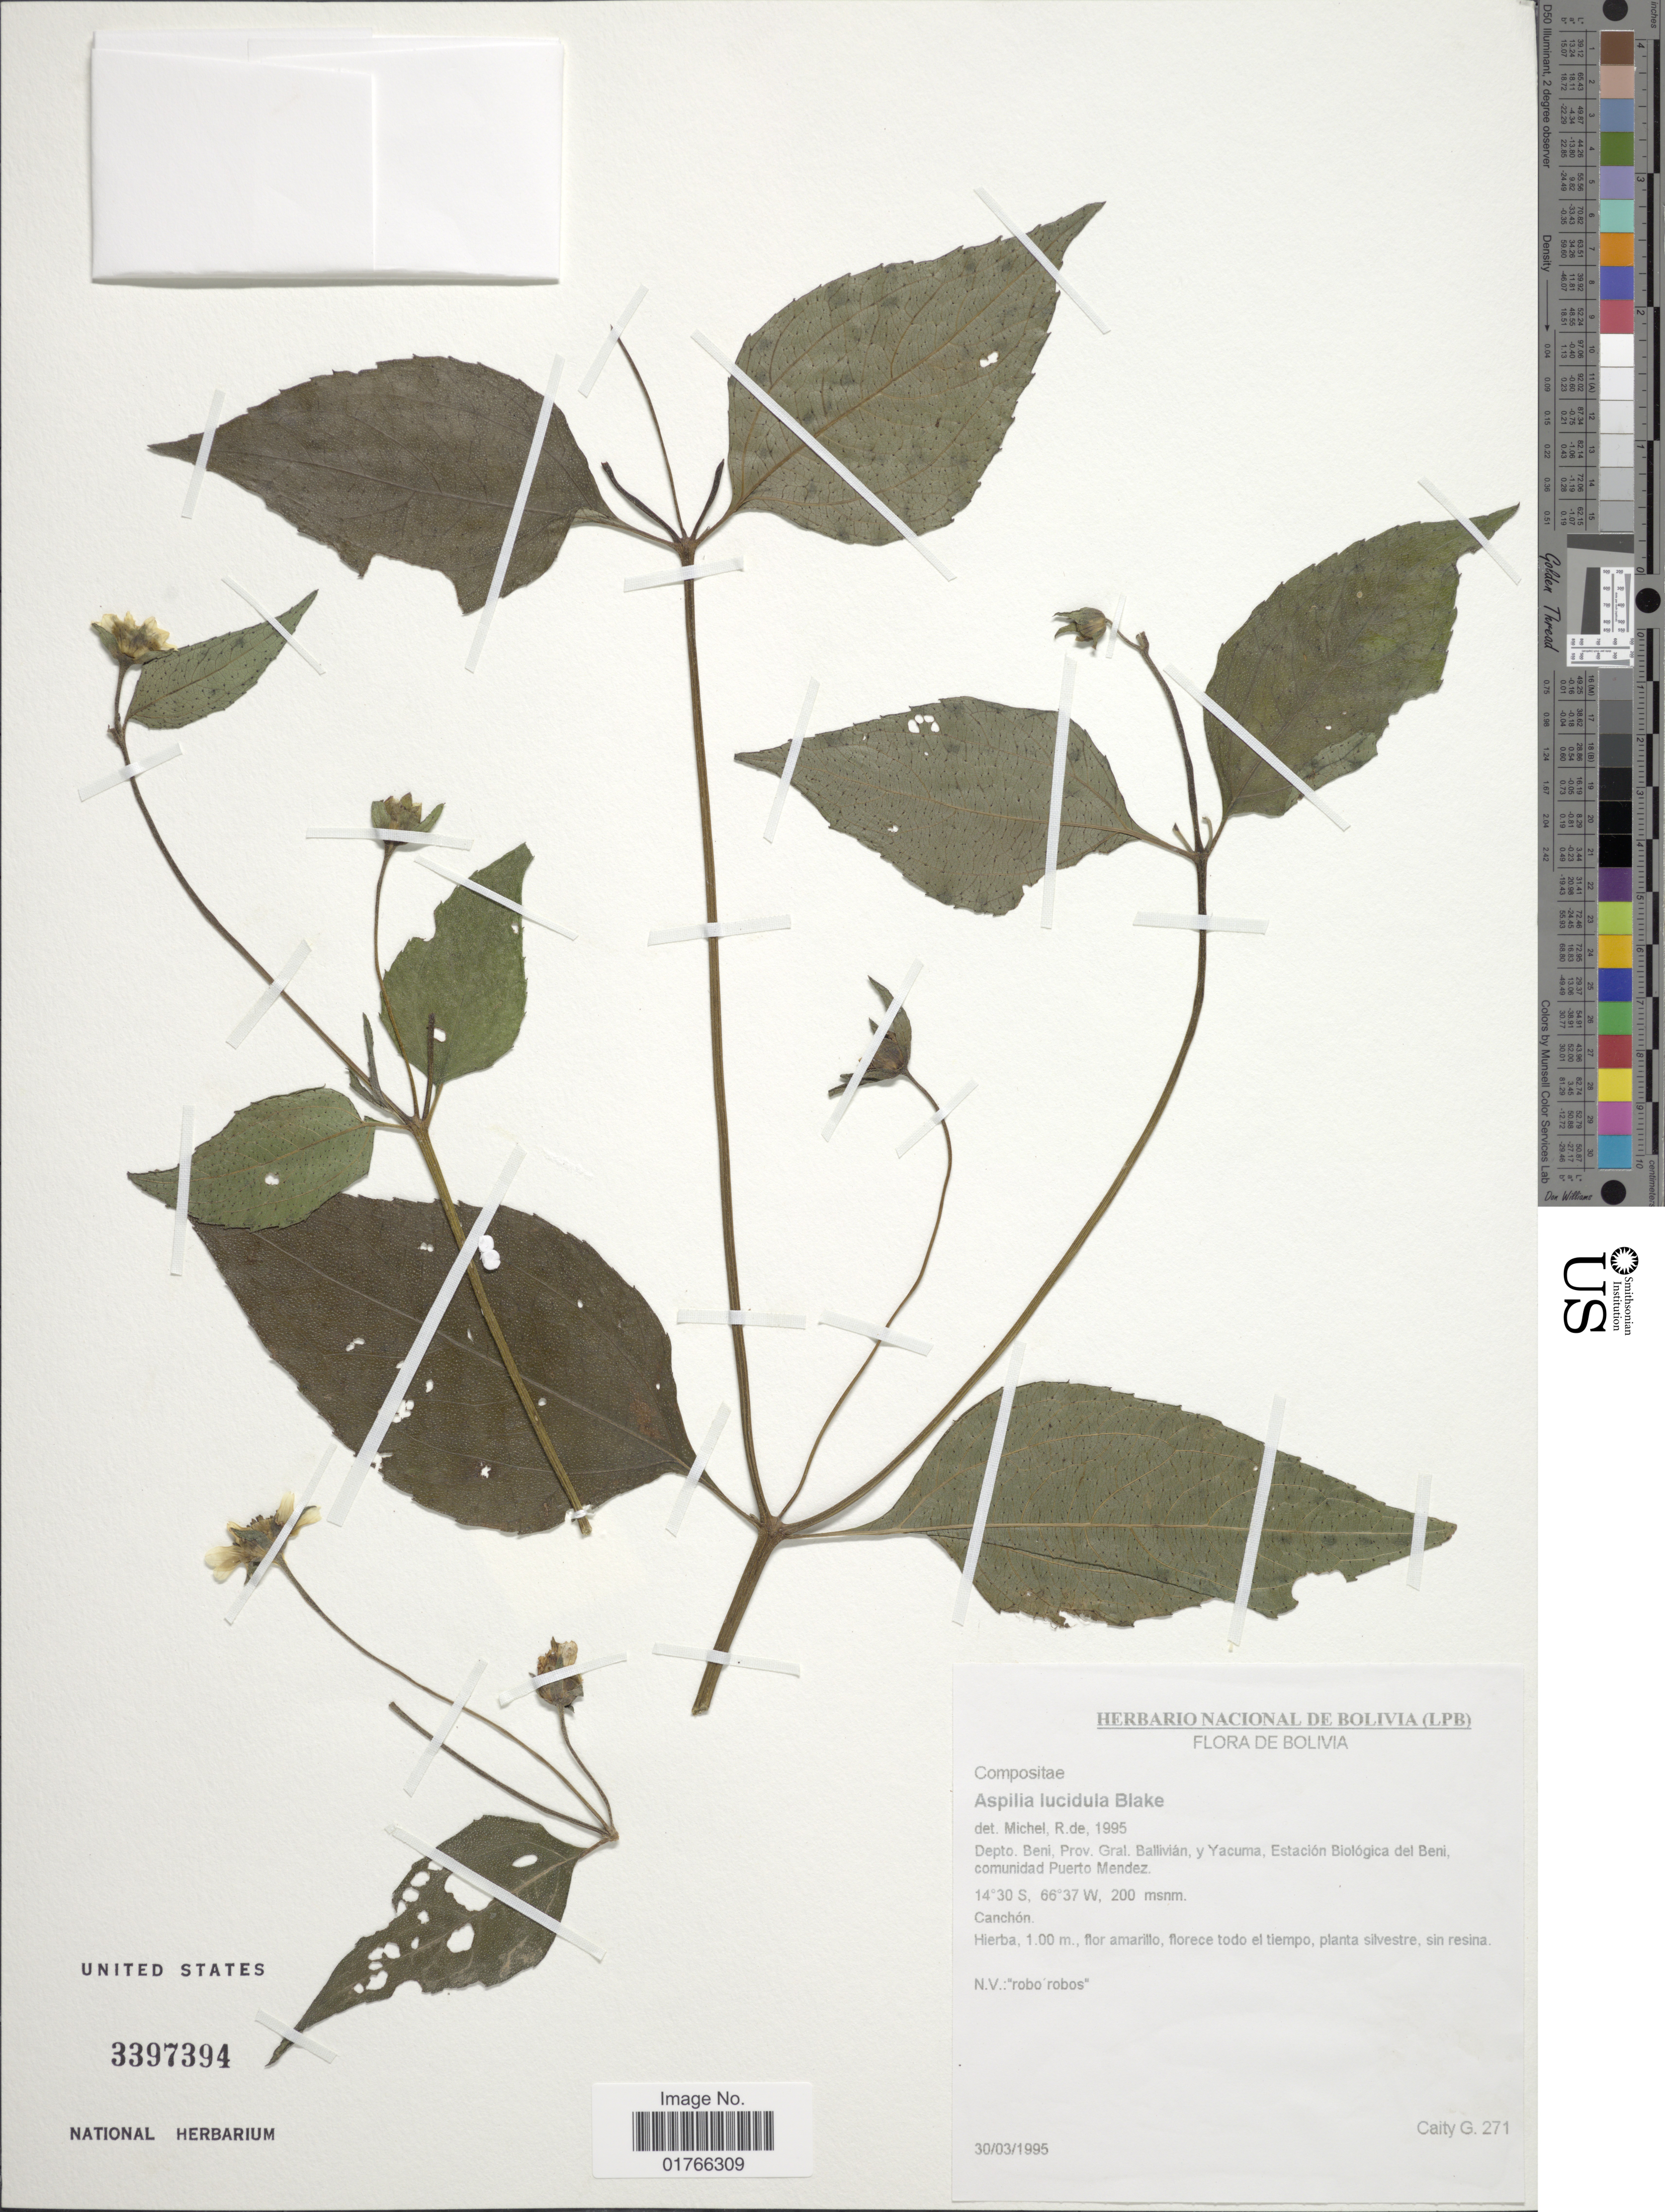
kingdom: Plantae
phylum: Tracheophyta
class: Magnoliopsida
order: Asterales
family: Asteraceae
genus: Elaphandra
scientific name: Elaphandra ulei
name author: (Hieron.) H. Rob.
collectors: G. Caity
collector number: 271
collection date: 1995-03-30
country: Bolivia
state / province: Beni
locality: Prov. Gral. Ballivian, y Yacuma, Estacion Biologica del Beni, comunidad Puerto Mendez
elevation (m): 200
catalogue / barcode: US 3397394